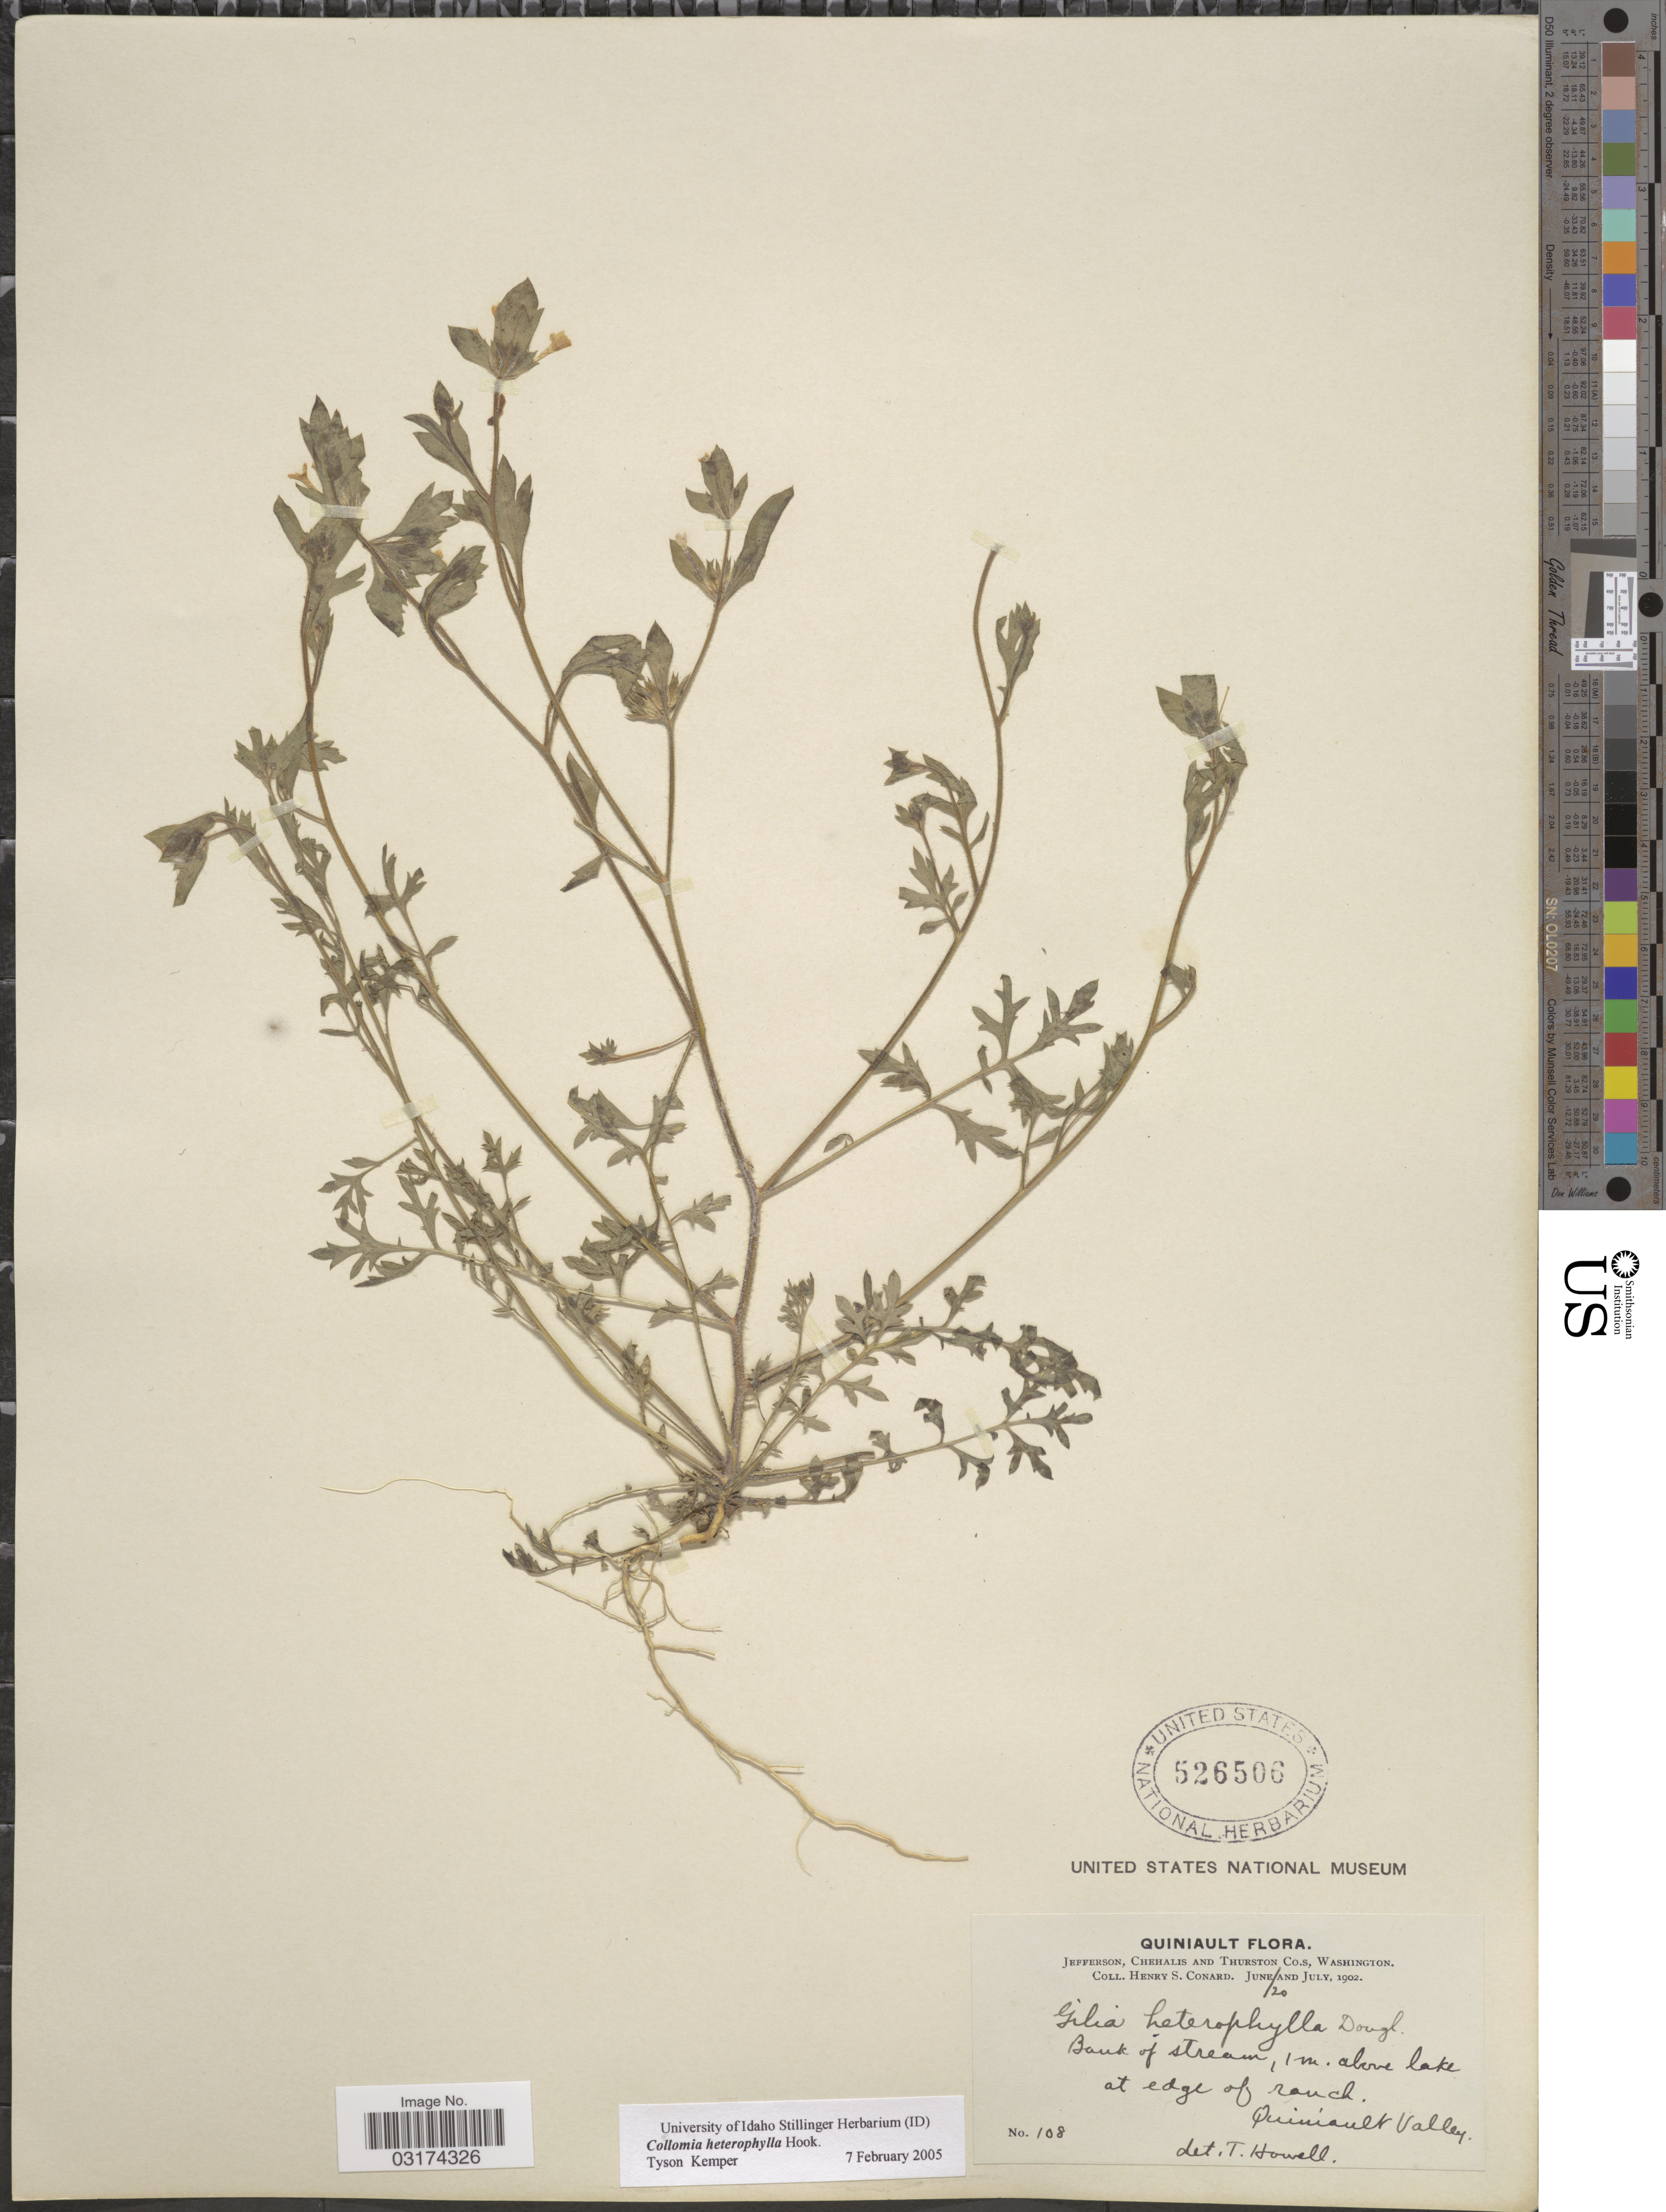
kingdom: Plantae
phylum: Tracheophyta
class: Magnoliopsida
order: Ericales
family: Polemoniaceae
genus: Collomia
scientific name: Collomia heterophylla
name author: Hook.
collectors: H. S. Conard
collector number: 108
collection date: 1902-06-20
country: United States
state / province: Washington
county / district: Thurston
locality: Quiniault. Jefferson, Chehalis and Thurston Co.s. Bank of stream, 1 m. above lake at edge of ranch Quiniault Valley.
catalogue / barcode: US 526506